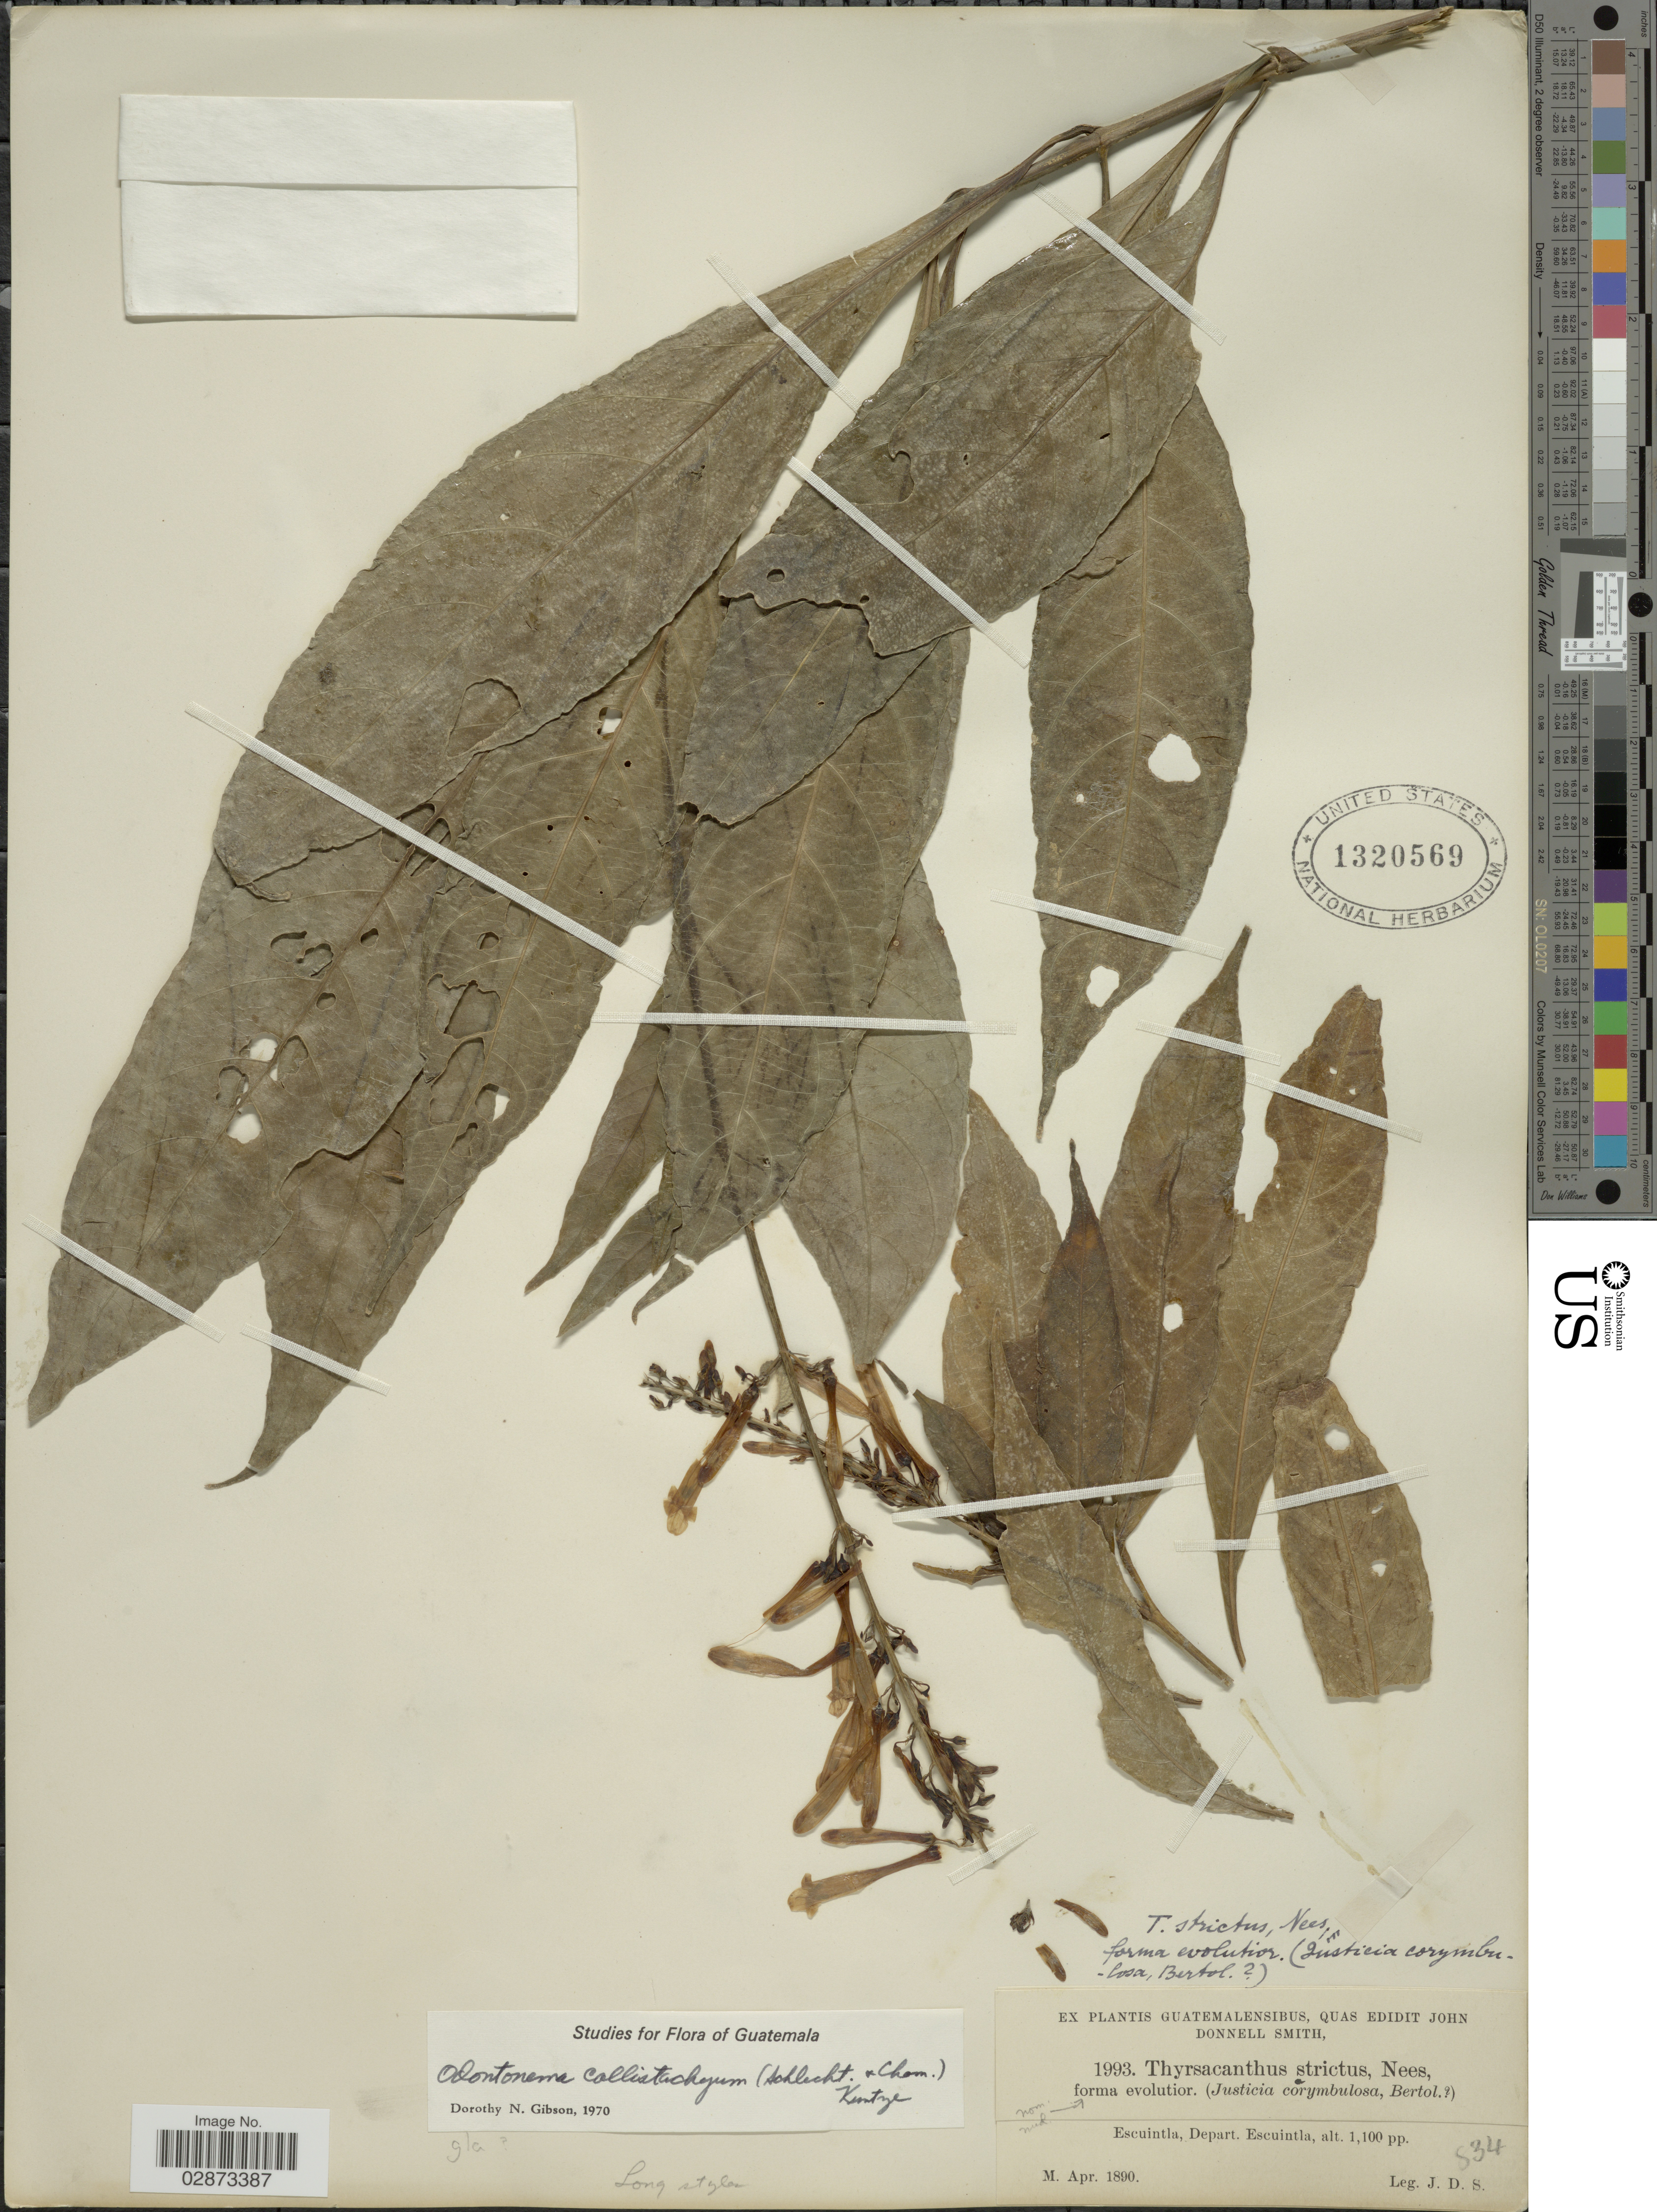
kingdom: Plantae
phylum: Tracheophyta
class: Magnoliopsida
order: Lamiales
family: Acanthaceae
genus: Odontonema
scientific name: Odontonema callistachyum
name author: (Schltdl. & Cham.) Kuntze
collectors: J. Donnell Smith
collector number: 1993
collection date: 1890-04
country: Guatemala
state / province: Escuintla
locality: Escuintla, Depart. Escuintla.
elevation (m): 335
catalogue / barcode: US 1320569